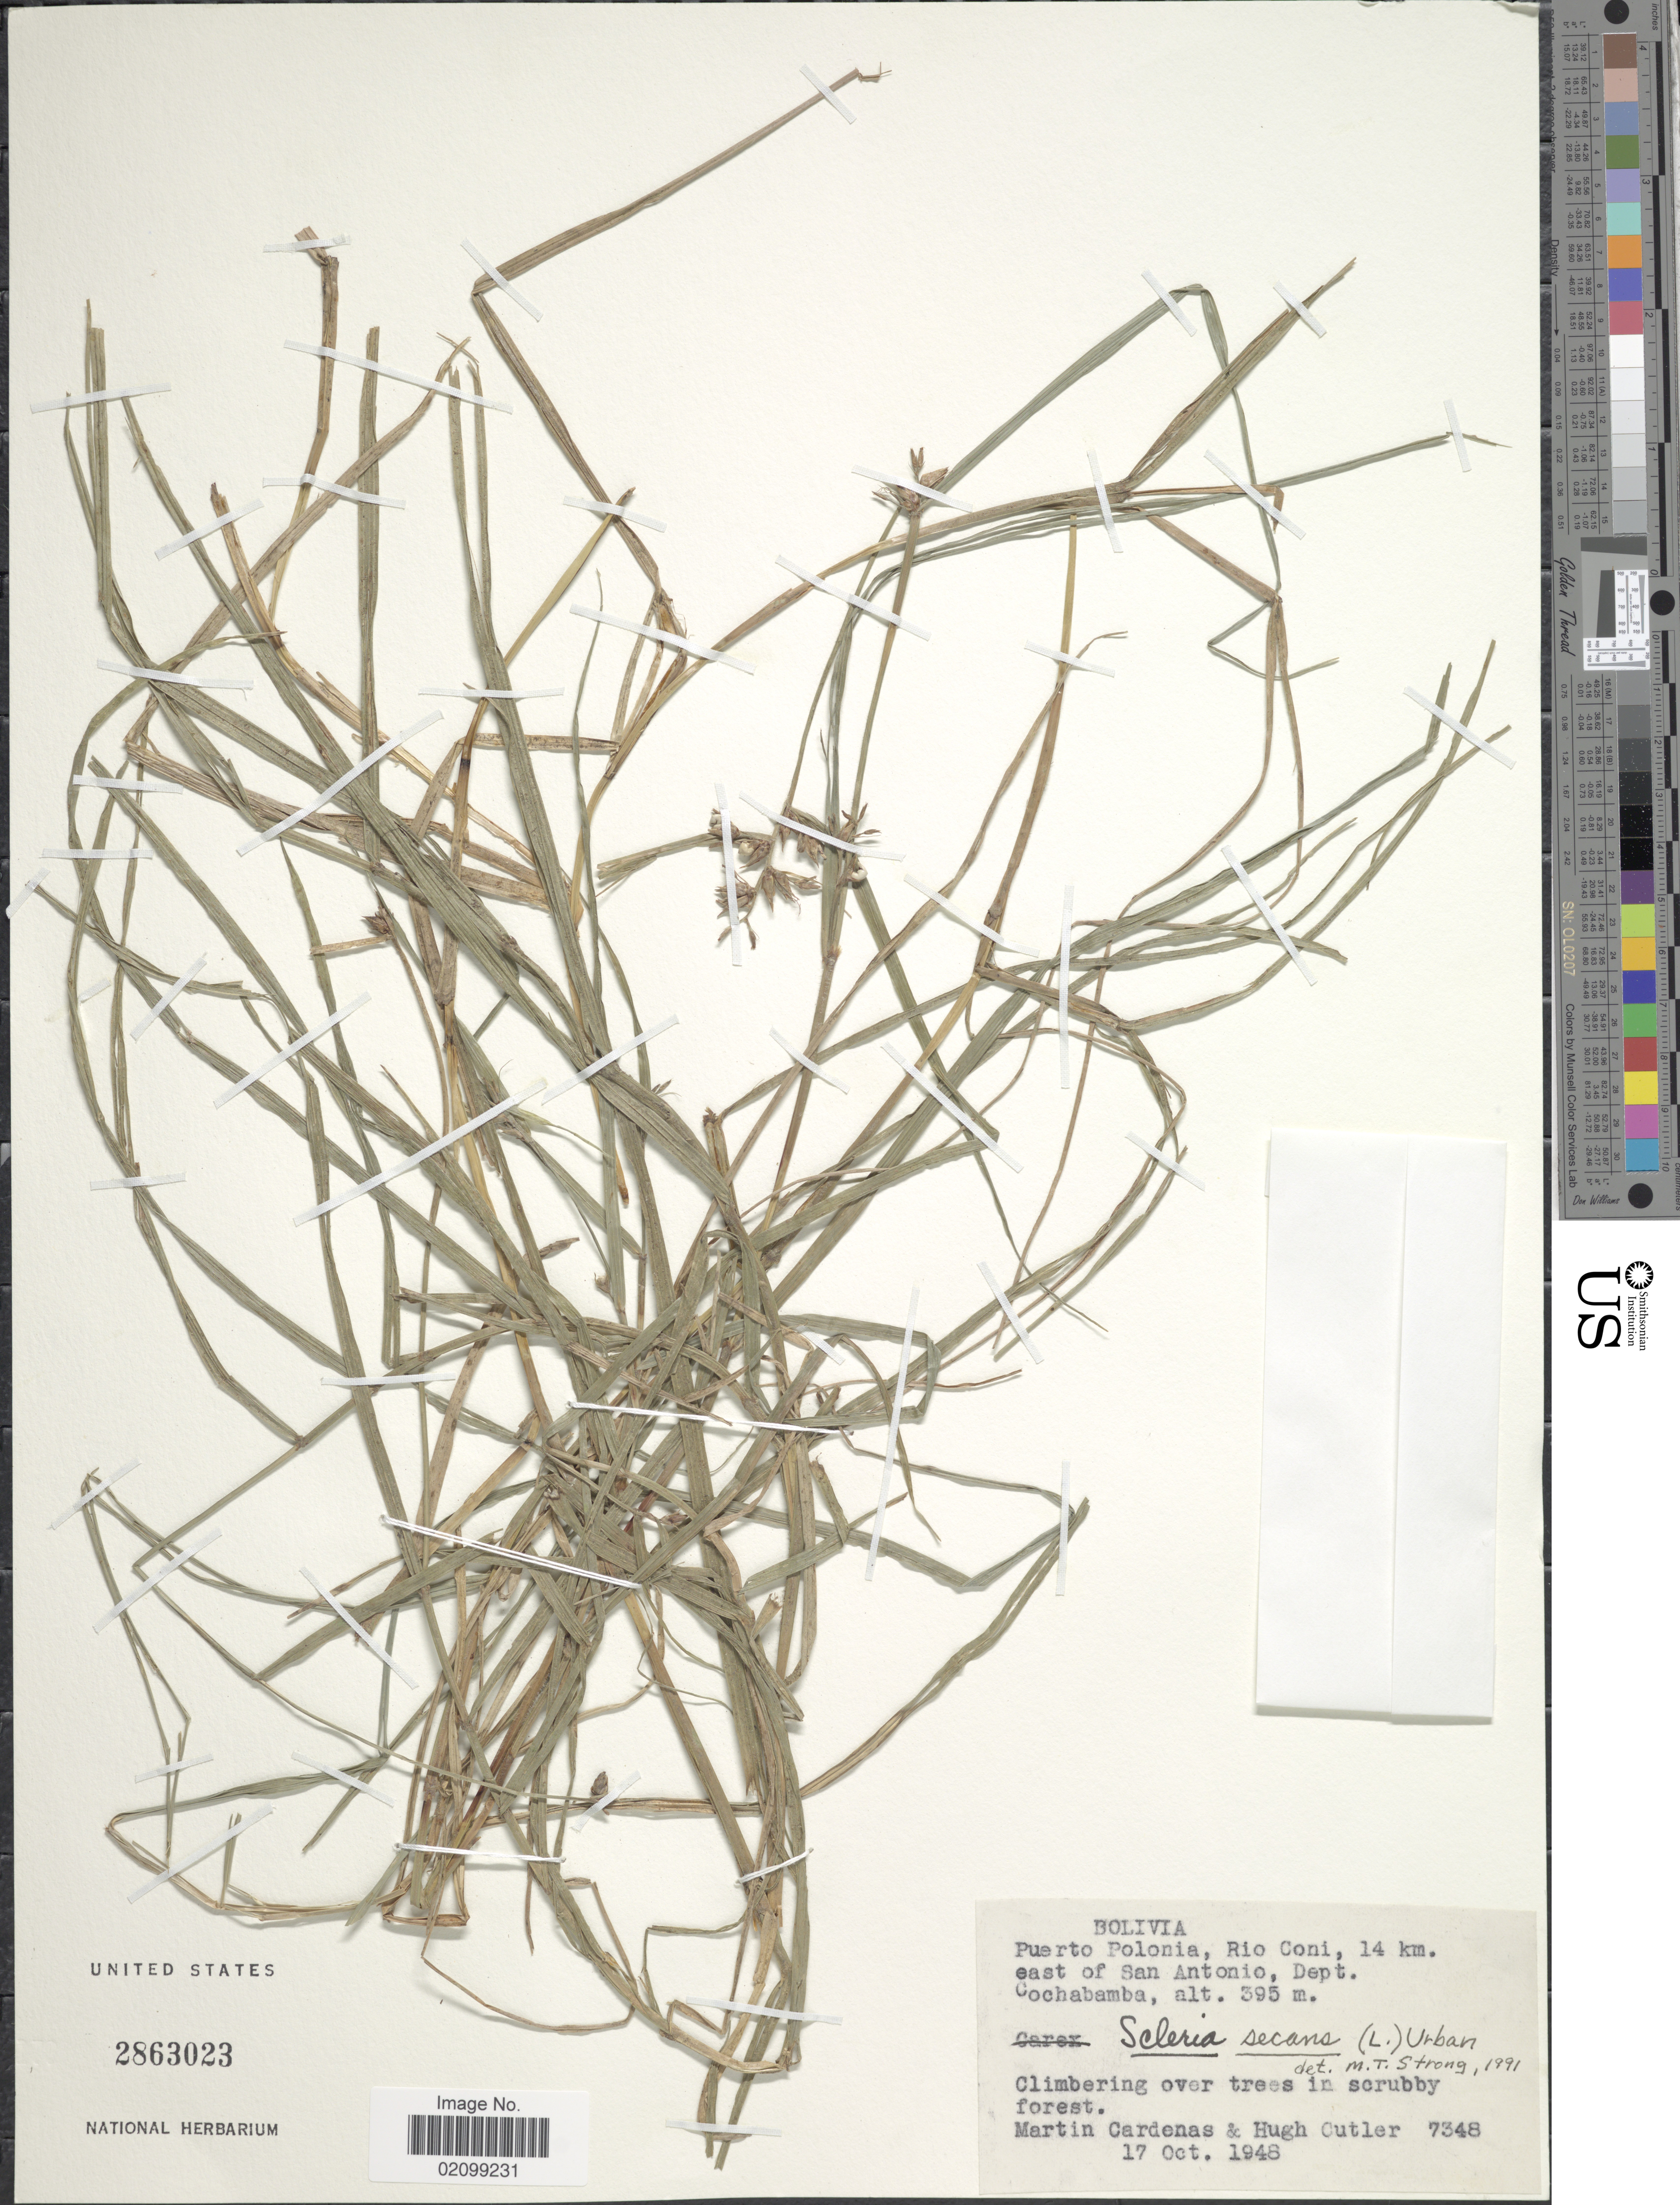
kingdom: Plantae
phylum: Tracheophyta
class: Liliopsida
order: Poales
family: Cyperaceae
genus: Scleria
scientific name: Scleria secans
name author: (L.) Urb.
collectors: M. Cárdenas & H. C. Cutler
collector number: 7348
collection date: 1948-10-17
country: Bolivia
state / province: Cochabamba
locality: Puerto Polonia, rio Coni, 14 km. east of San Antonio Dept. Cochabamba.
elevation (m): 395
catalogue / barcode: US 2863023